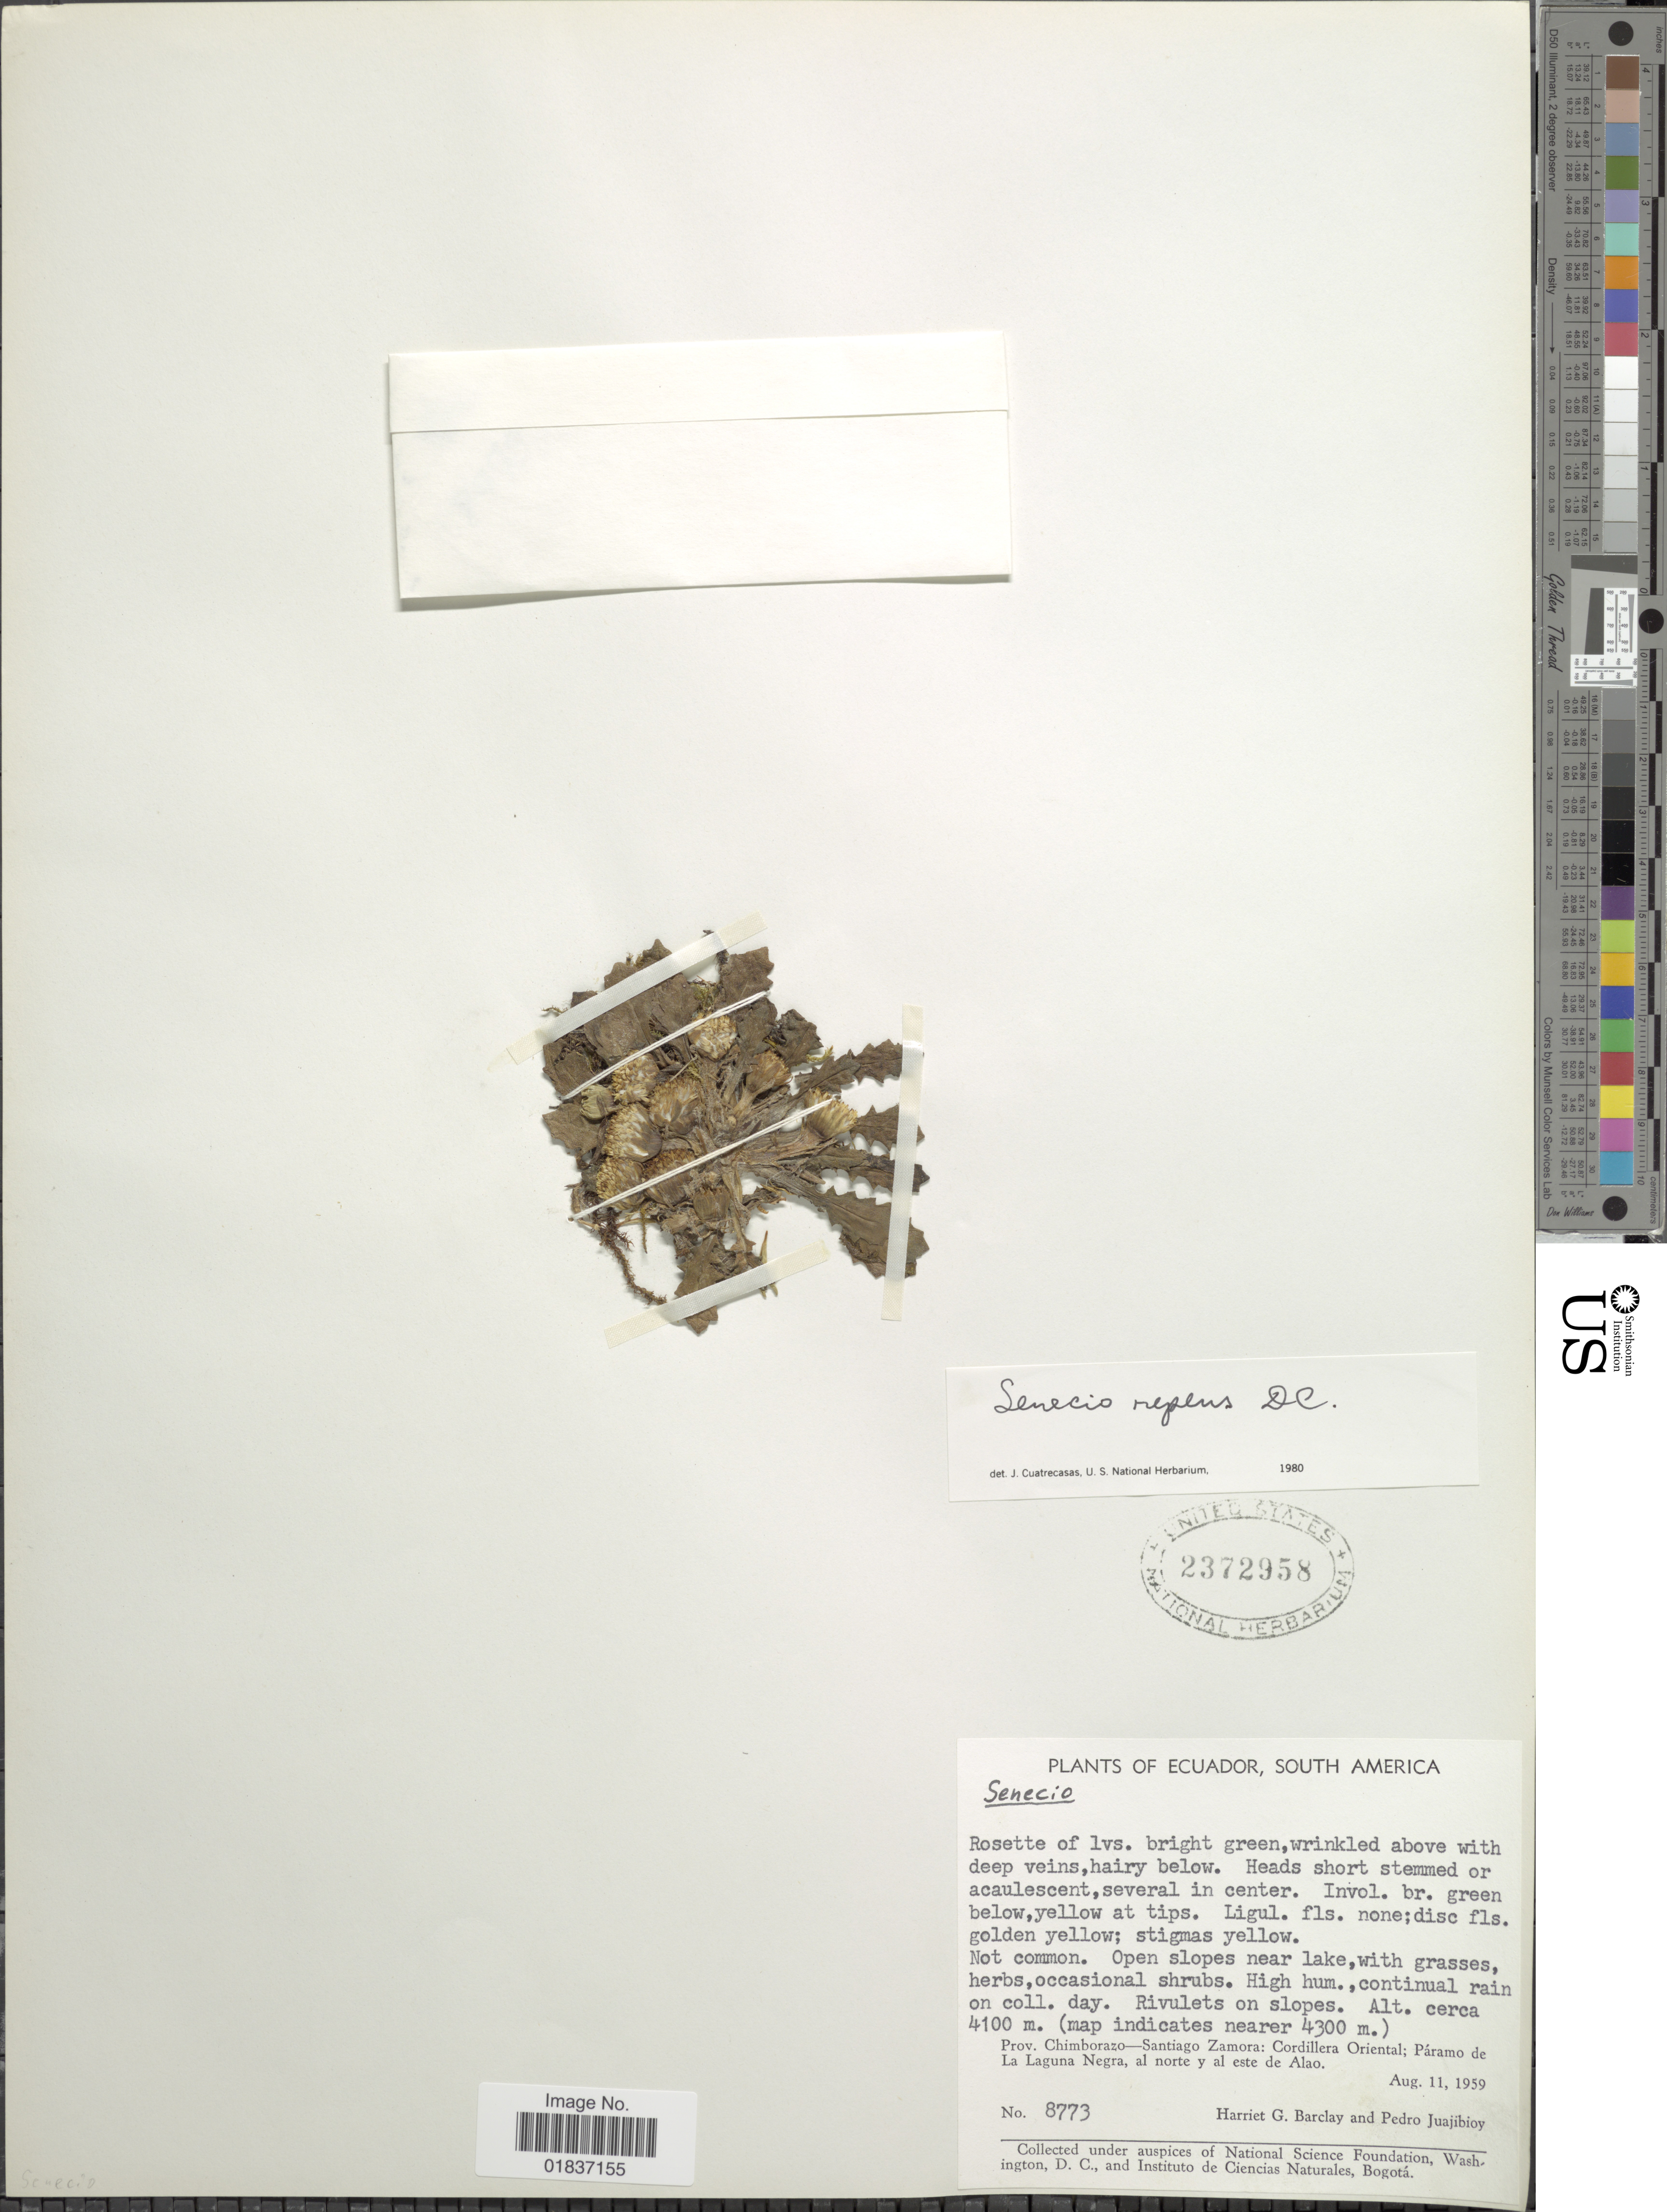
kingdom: Plantae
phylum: Tracheophyta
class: Magnoliopsida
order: Asterales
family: Asteraceae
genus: Senecio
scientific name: Senecio repens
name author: DC.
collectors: H. G. Barclay & P. Juajibioy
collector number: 8773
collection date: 1959-08-11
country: Ecuador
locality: Prov. Chimborazo-Santiago Zamora: Cordillera Oriental; Paramo de La Laguna Negra, al norte y al este de Alao.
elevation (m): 4100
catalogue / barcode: US 2372958